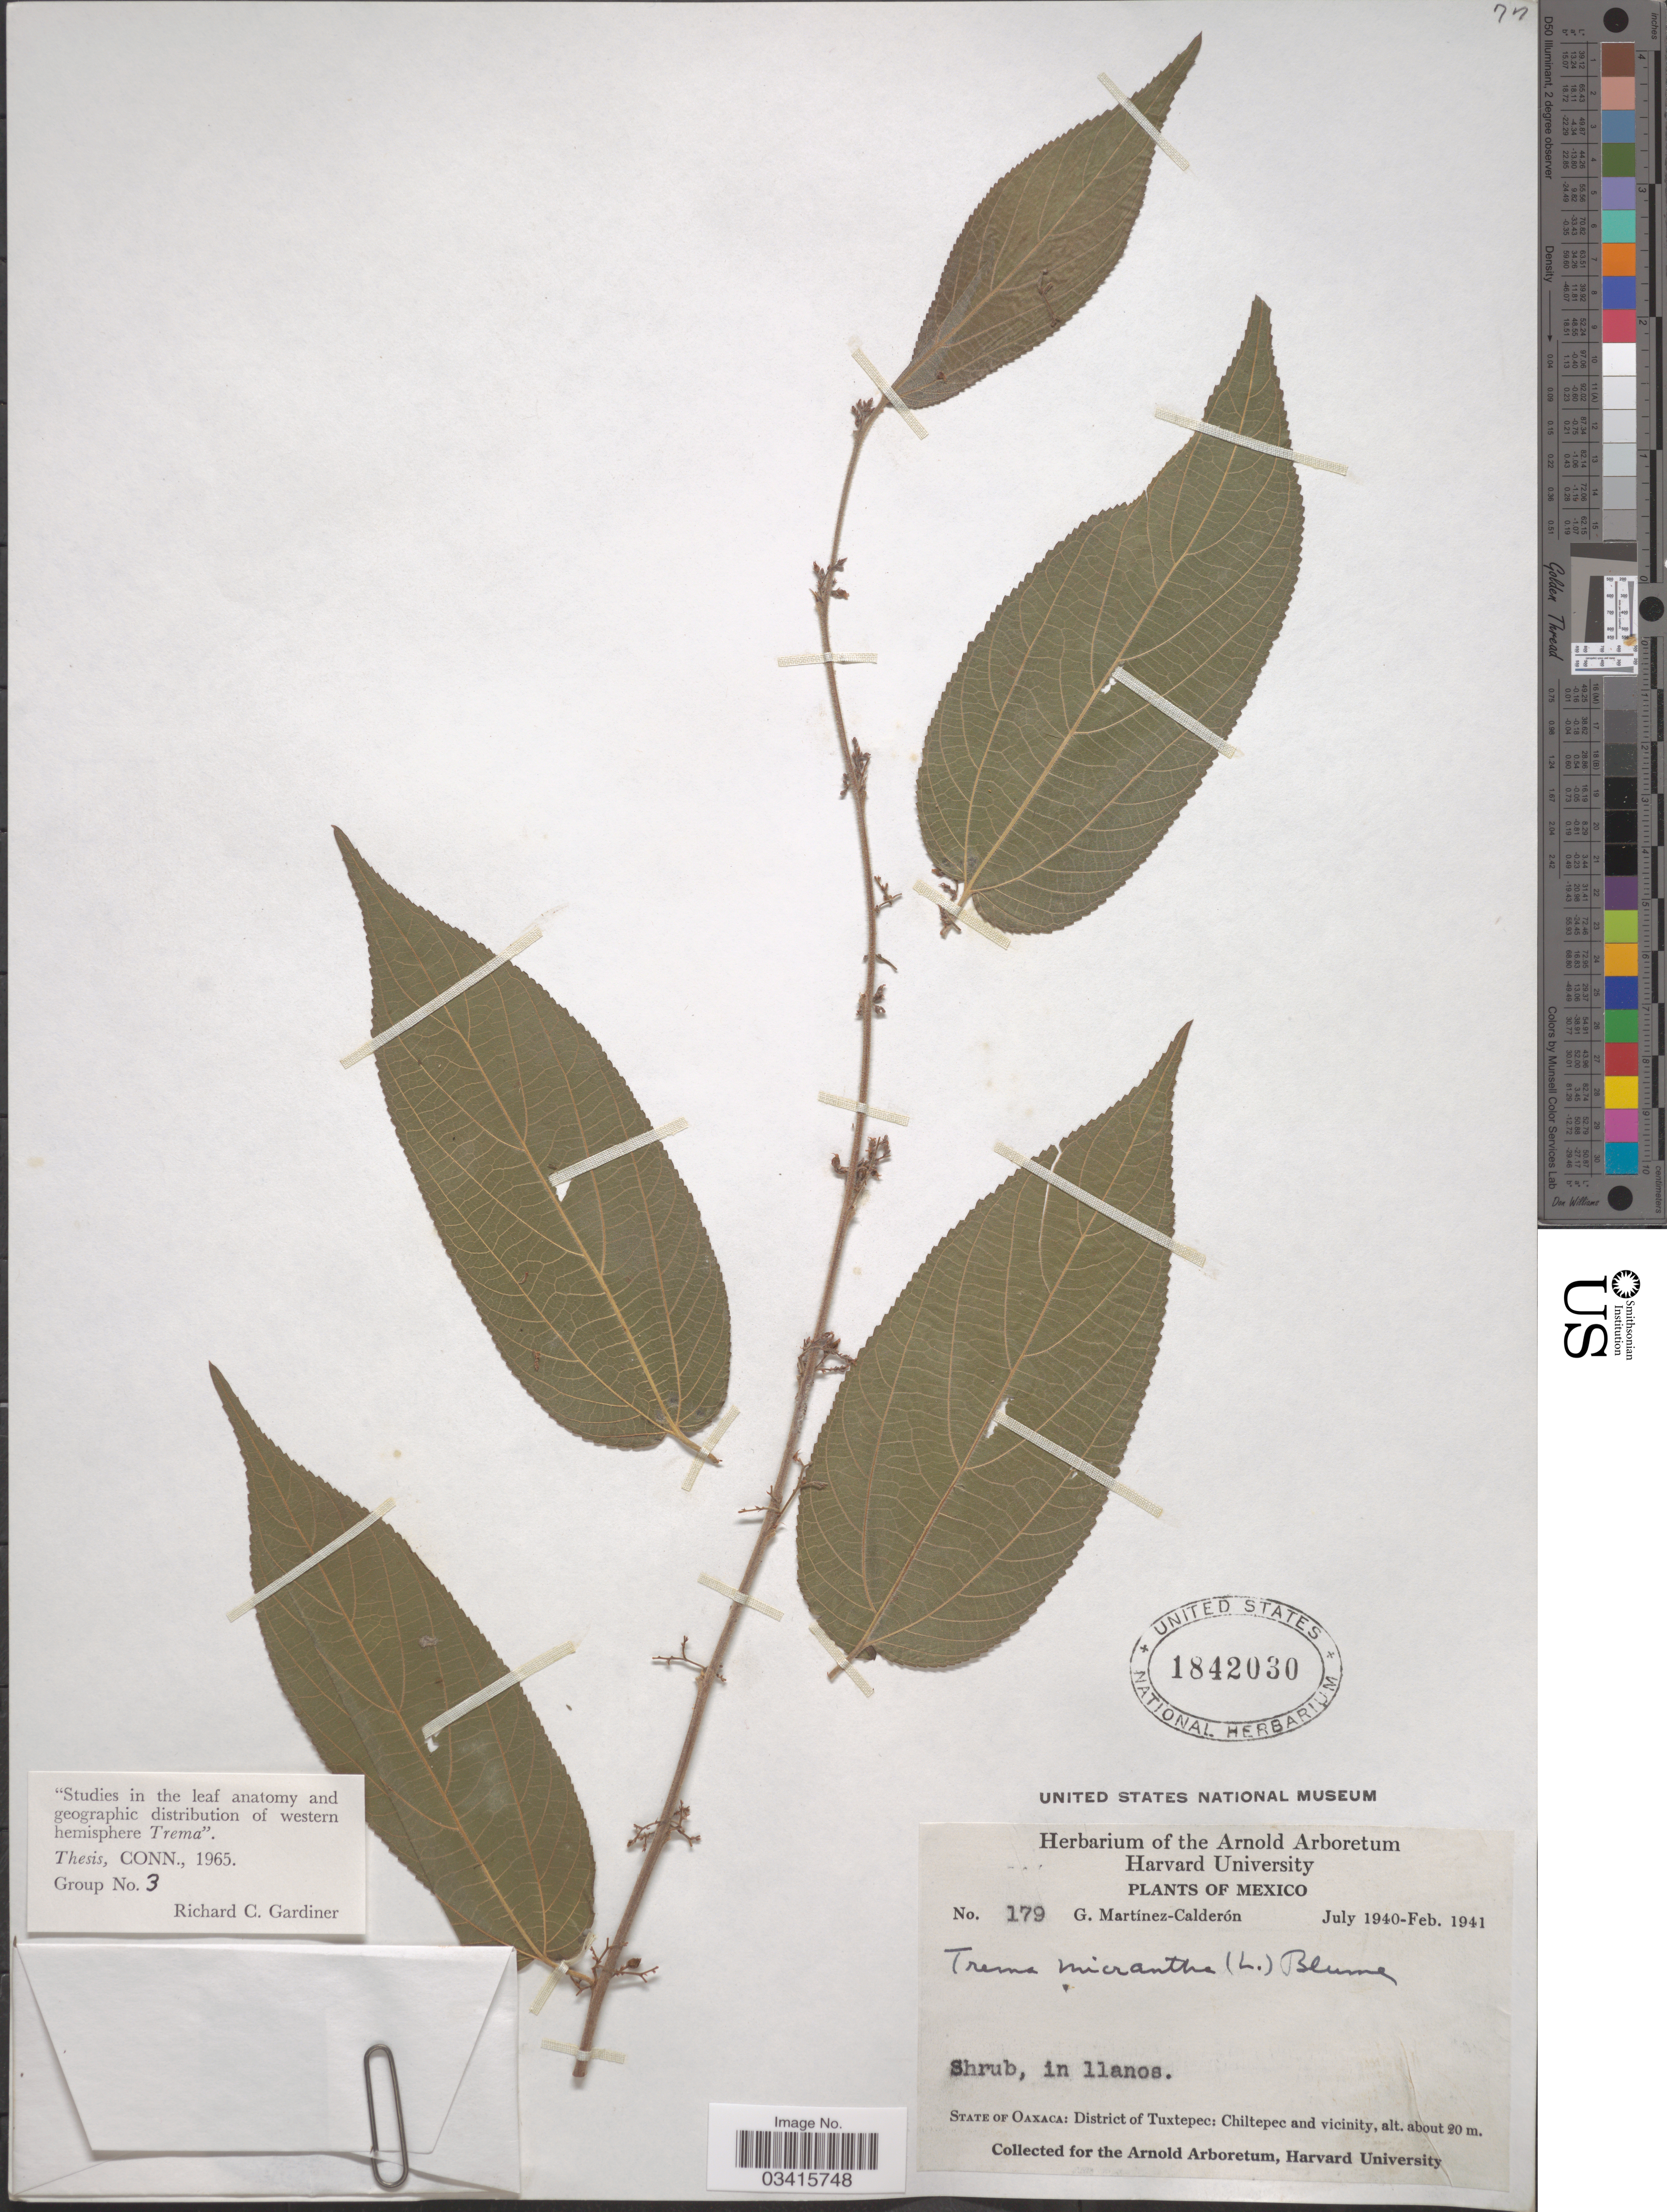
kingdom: Plantae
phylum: Tracheophyta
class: Magnoliopsida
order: Rosales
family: Cannabaceae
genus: Trema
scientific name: Trema micranthum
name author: (L.) Blume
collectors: G. Martínez Calderón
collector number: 179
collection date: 1940-07/1941-02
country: Mexico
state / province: Oaxaca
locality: District of Tuxtepec: Chiltepec and vicinity.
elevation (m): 20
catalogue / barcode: US 1842030